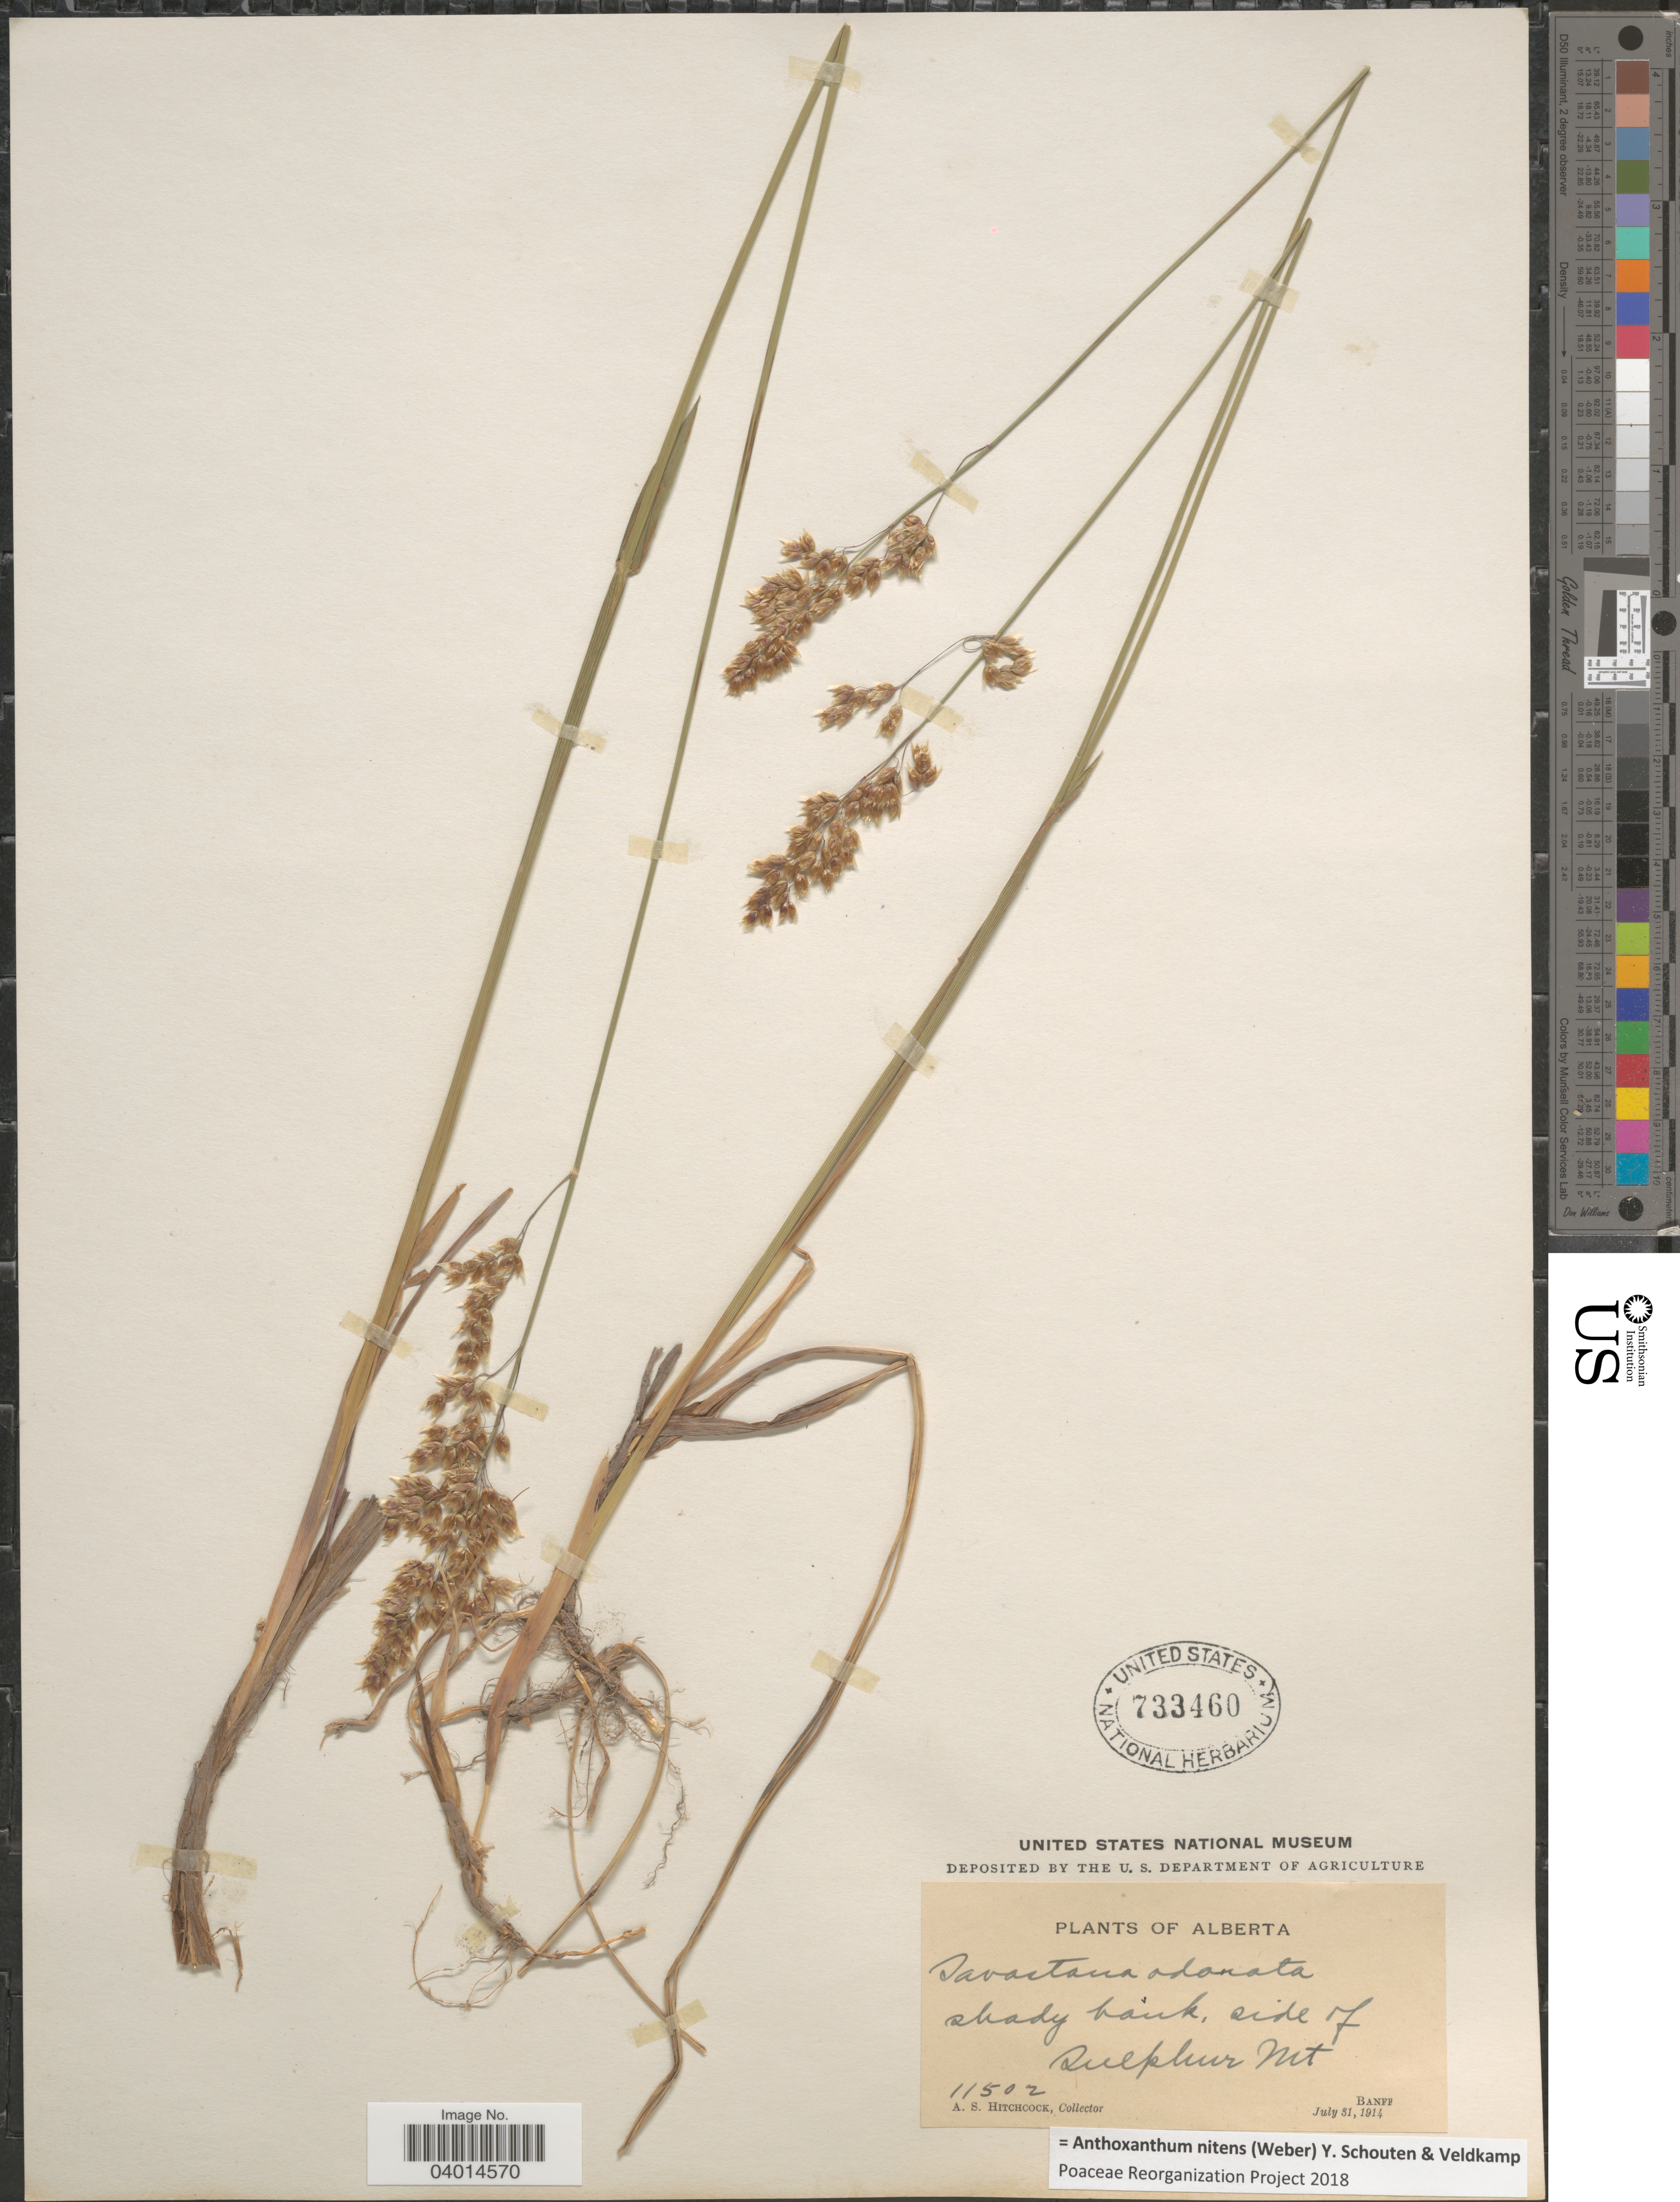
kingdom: Plantae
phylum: Tracheophyta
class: Liliopsida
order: Poales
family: Poaceae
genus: Anthoxanthum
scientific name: Anthoxanthum nitens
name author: (G.H. Weber) R.T.A. Schouten & Veldkamp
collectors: A. S. Hitchcock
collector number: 11502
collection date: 1914-07-31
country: Canada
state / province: Alberta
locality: Shady bank, side of Sulphur Mt. Banff.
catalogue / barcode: US 733460